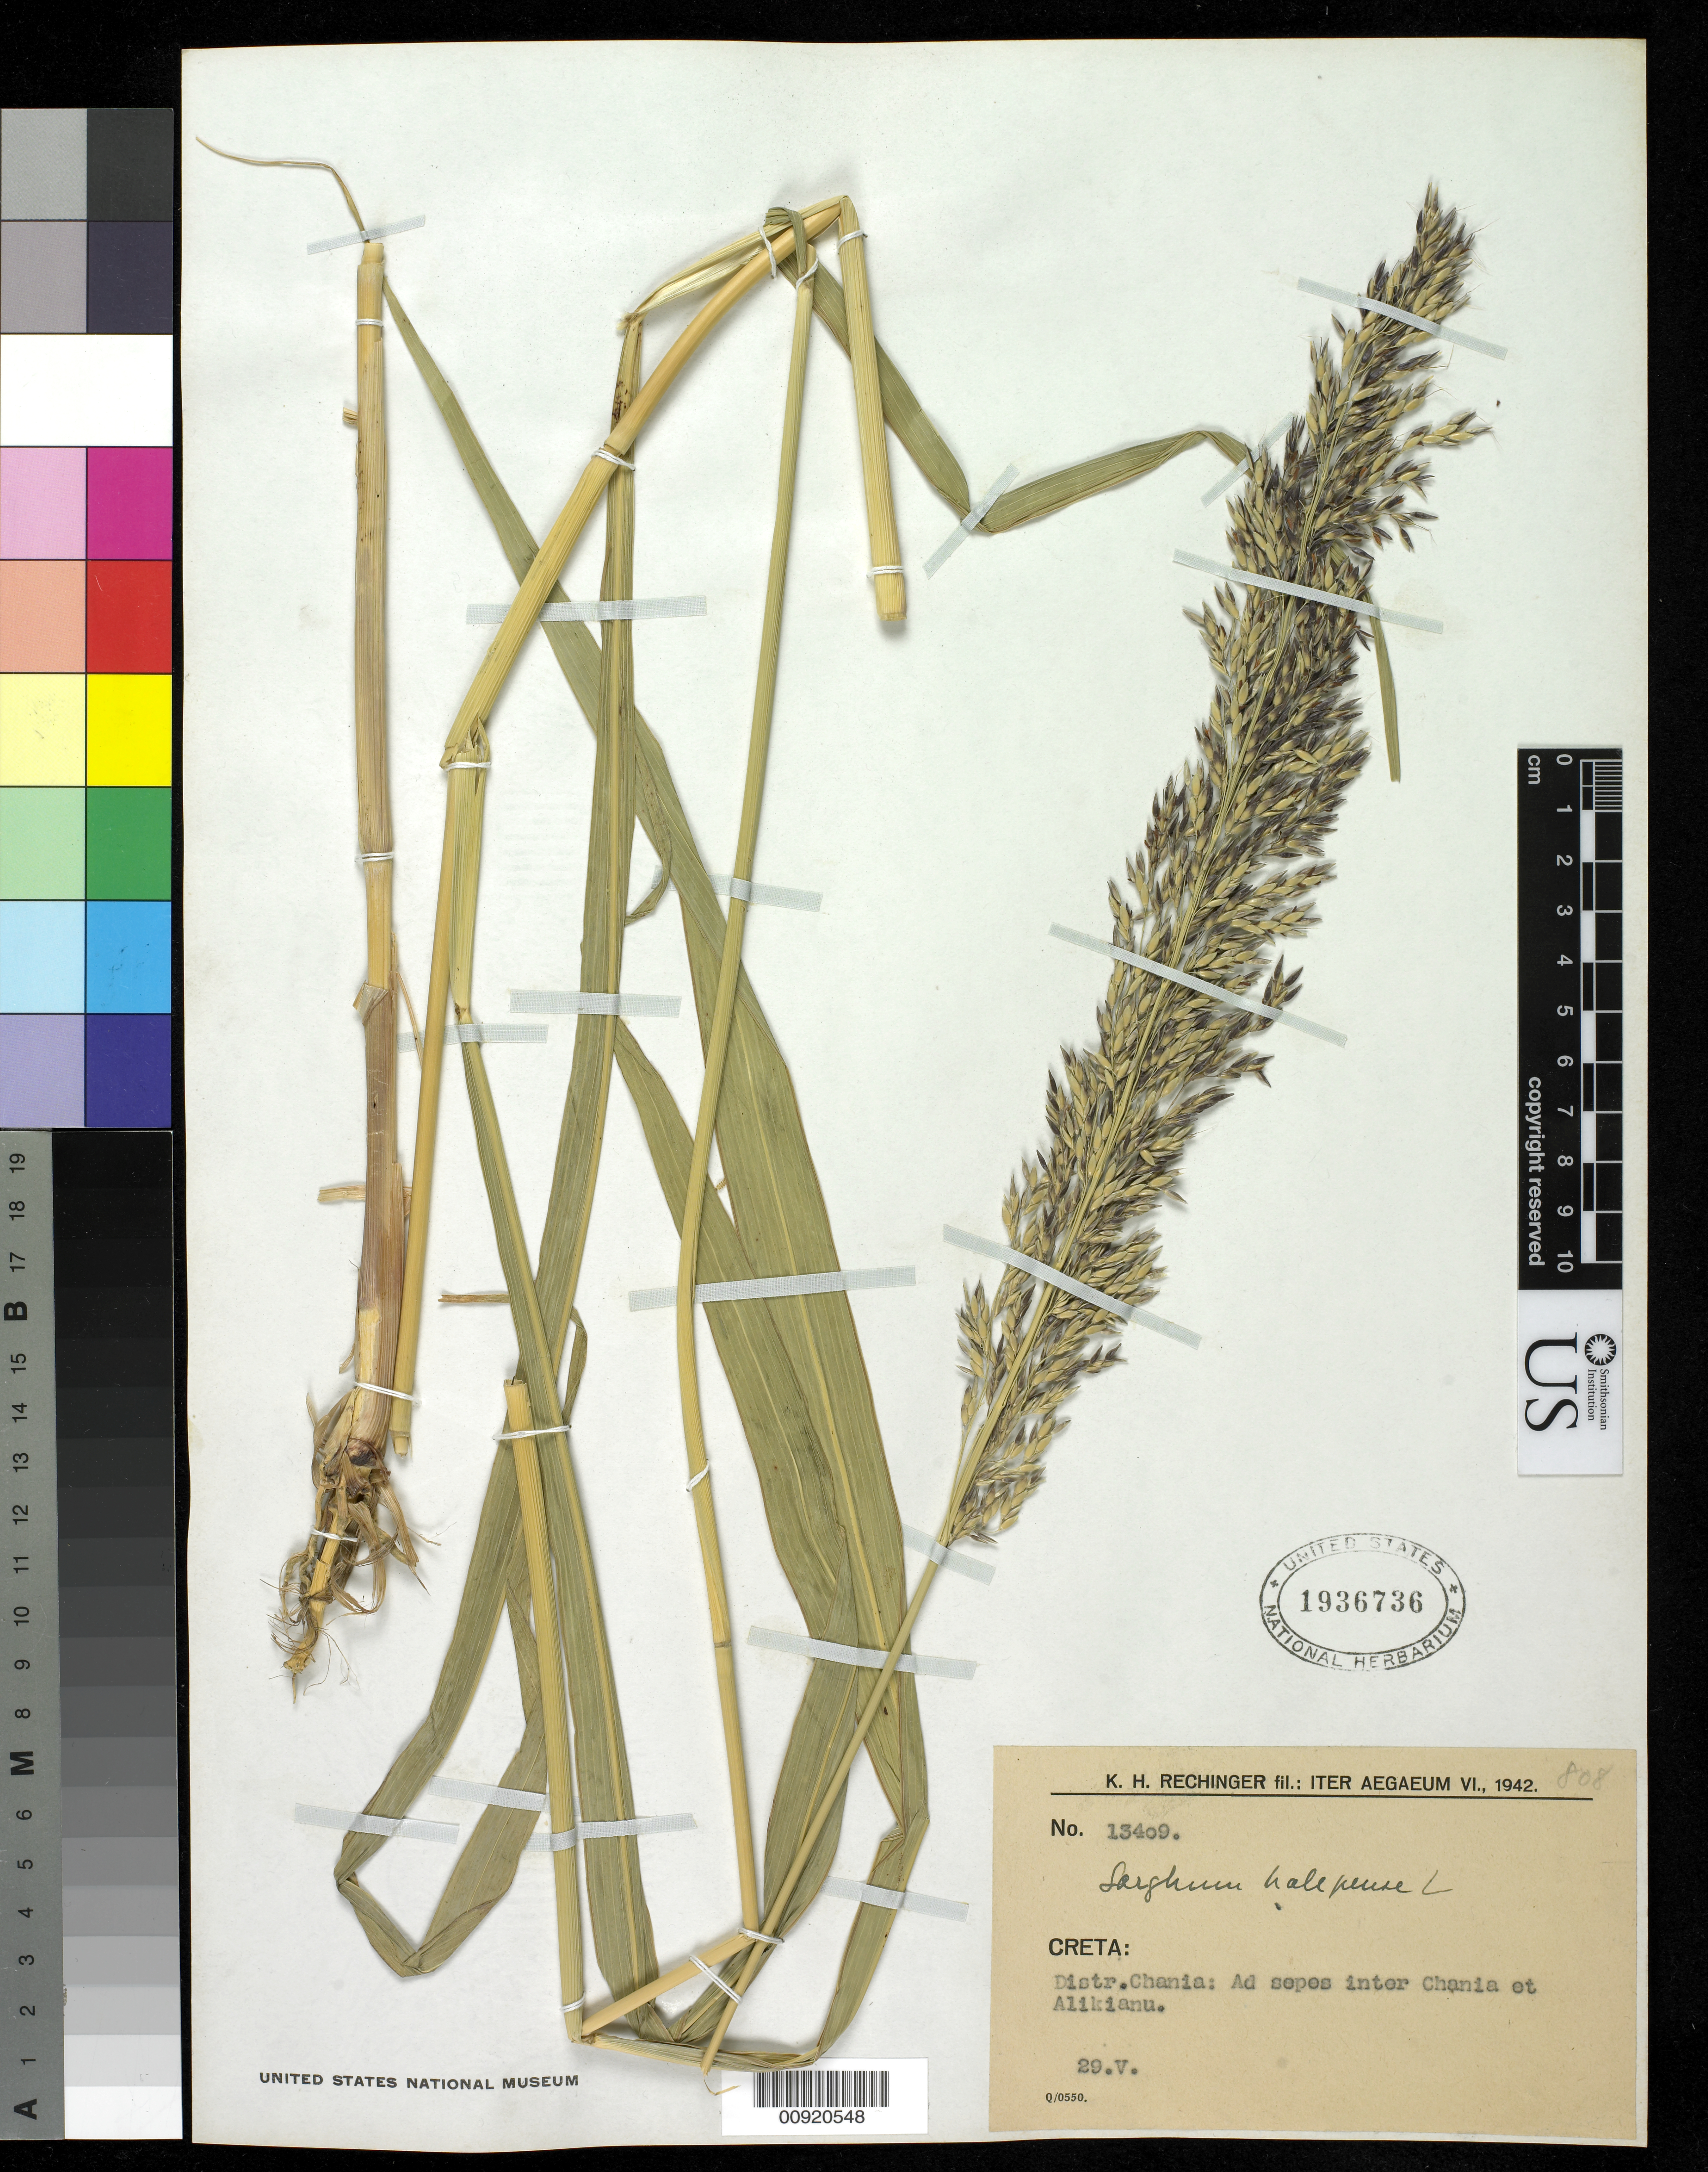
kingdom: Plantae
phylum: Tracheophyta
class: Liliopsida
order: Poales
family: Poaceae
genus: Sorghum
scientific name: Sorghum halepense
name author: (L.) Pers.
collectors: K. H. Rechinger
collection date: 1942-05-29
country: Greece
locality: Iter Aegaeum: Dustr. Chania: Ad sepes inter Chania et Alikianu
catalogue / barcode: US 1936736